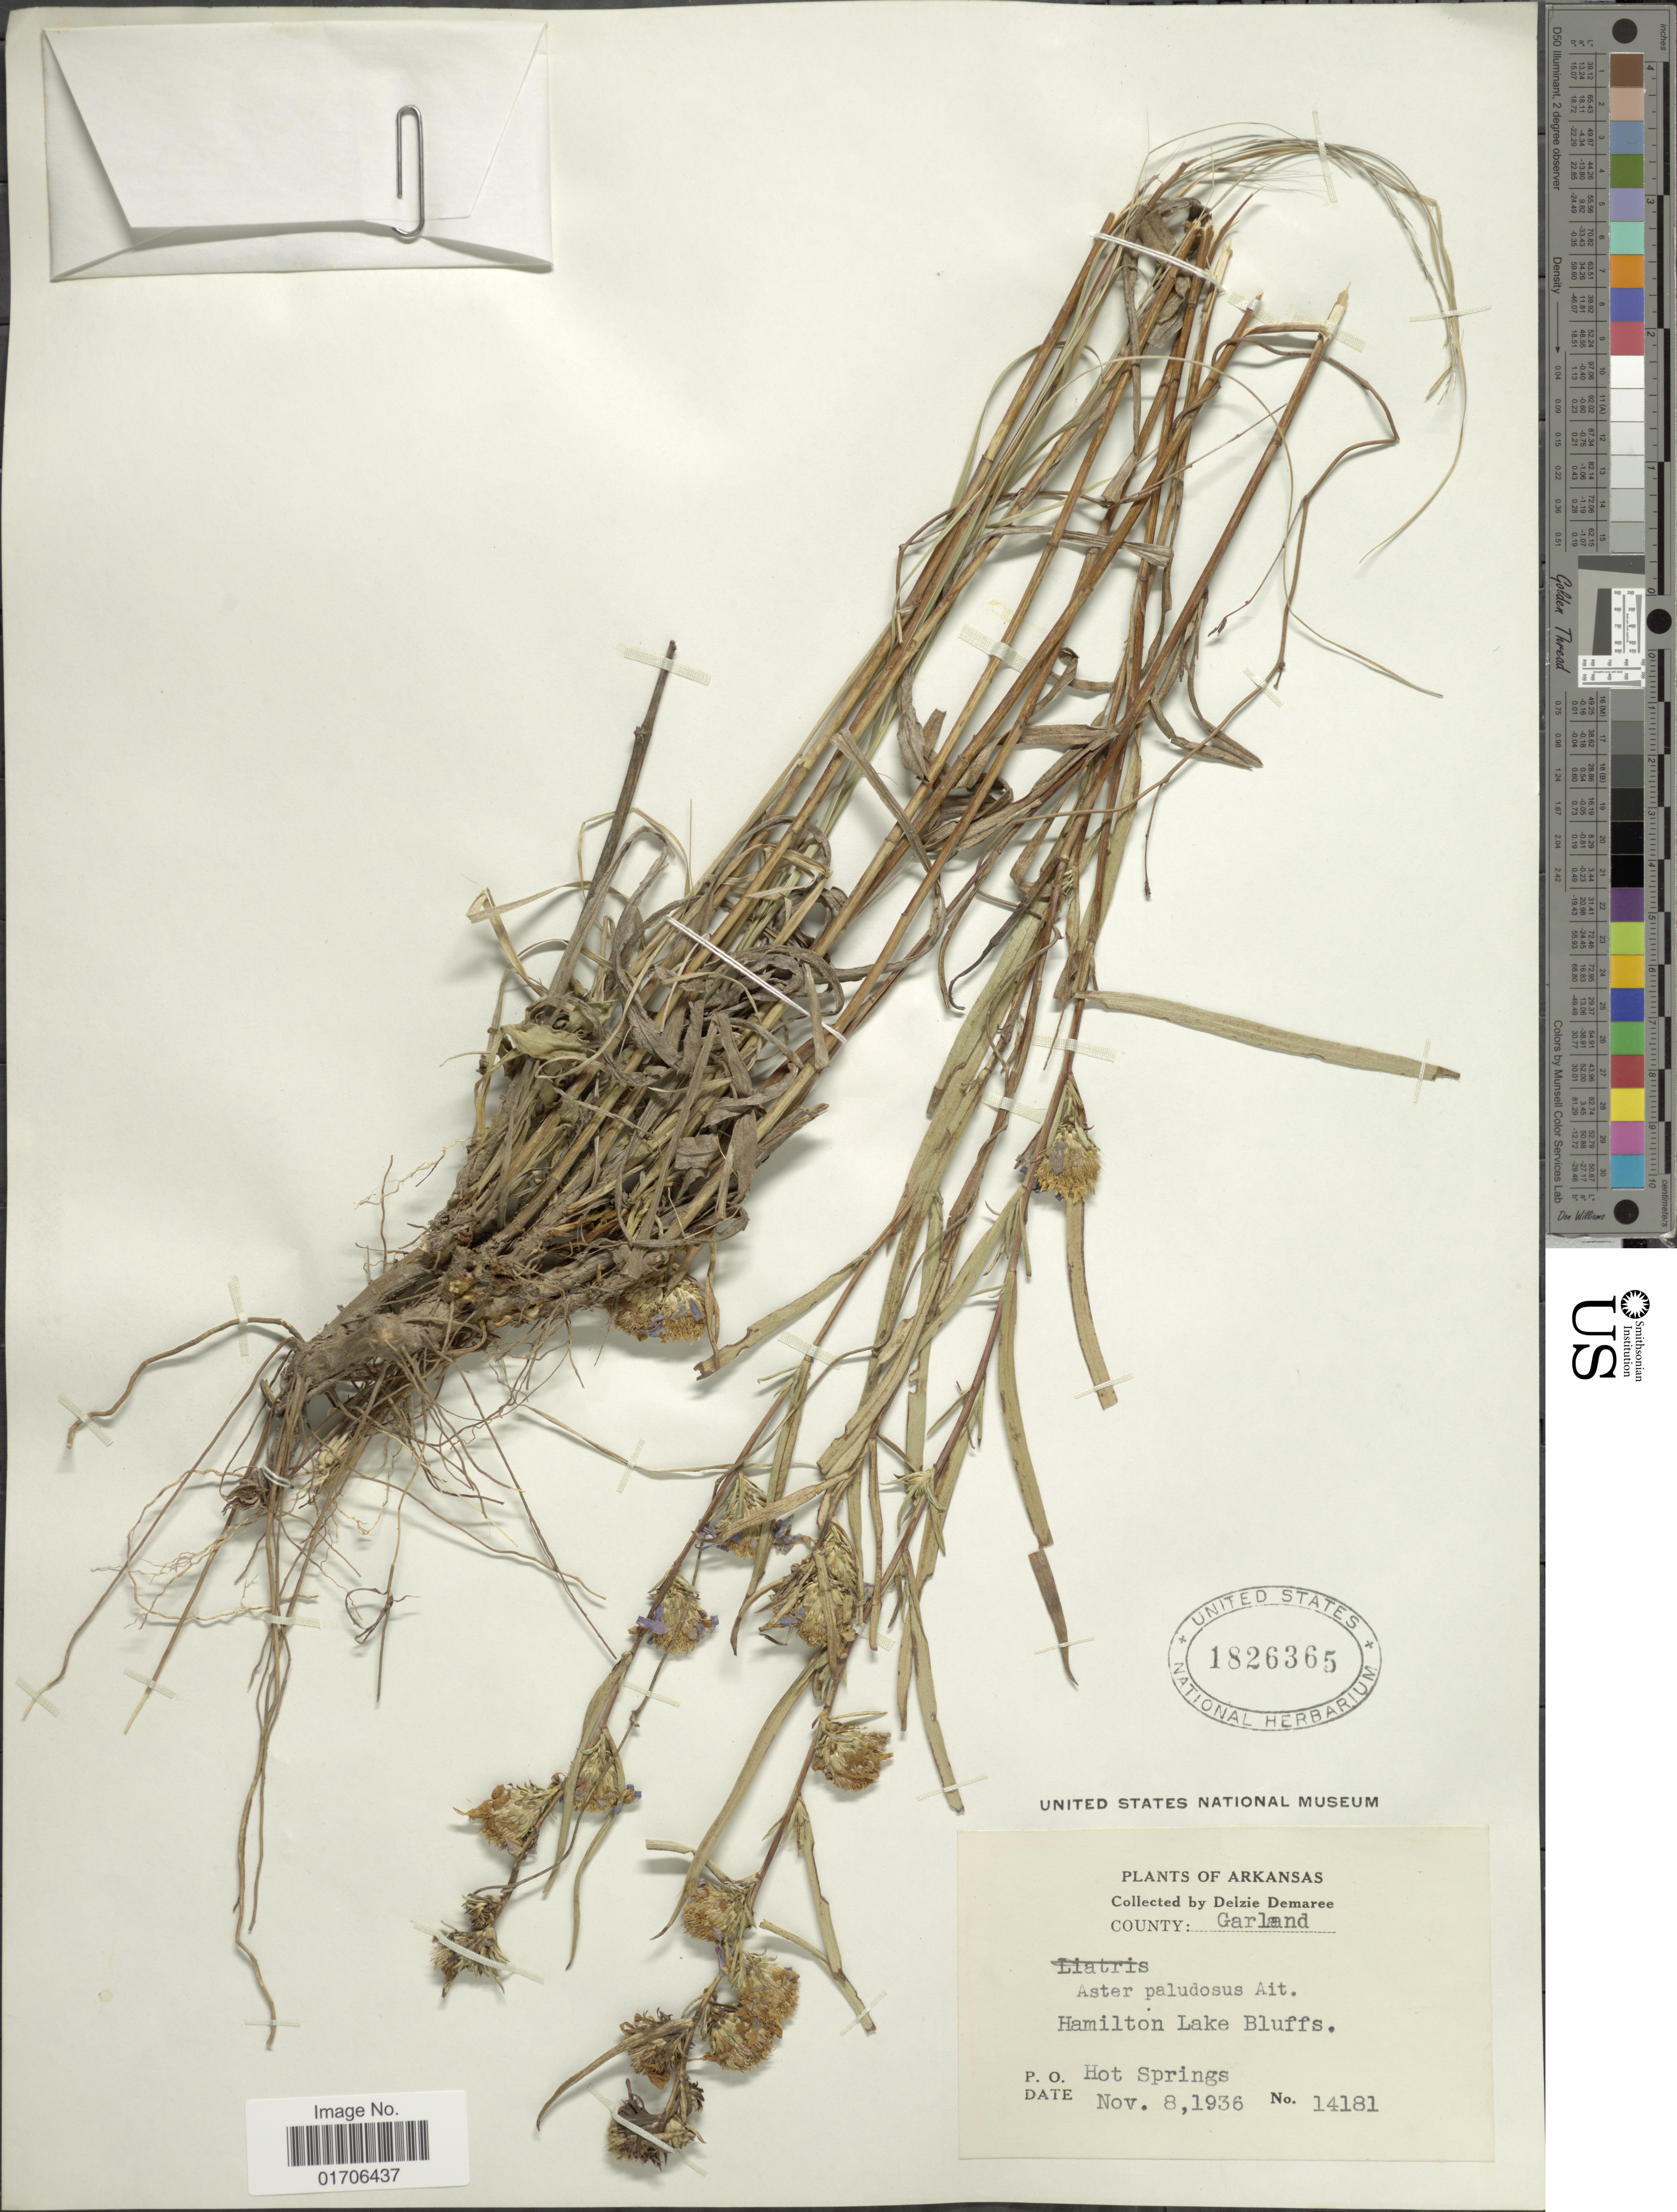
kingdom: Plantae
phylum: Tracheophyta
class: Magnoliopsida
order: Asterales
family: Asteraceae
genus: Eurybia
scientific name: Eurybia hemispherica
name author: G.L. Nesom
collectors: D. Demaree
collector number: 14181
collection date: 1936-11-08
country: United States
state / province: Arkansas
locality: Arkansas. County: Garland. Hamilton Lake Bluffs. P.O. Hot Springs.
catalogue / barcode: US 1826365